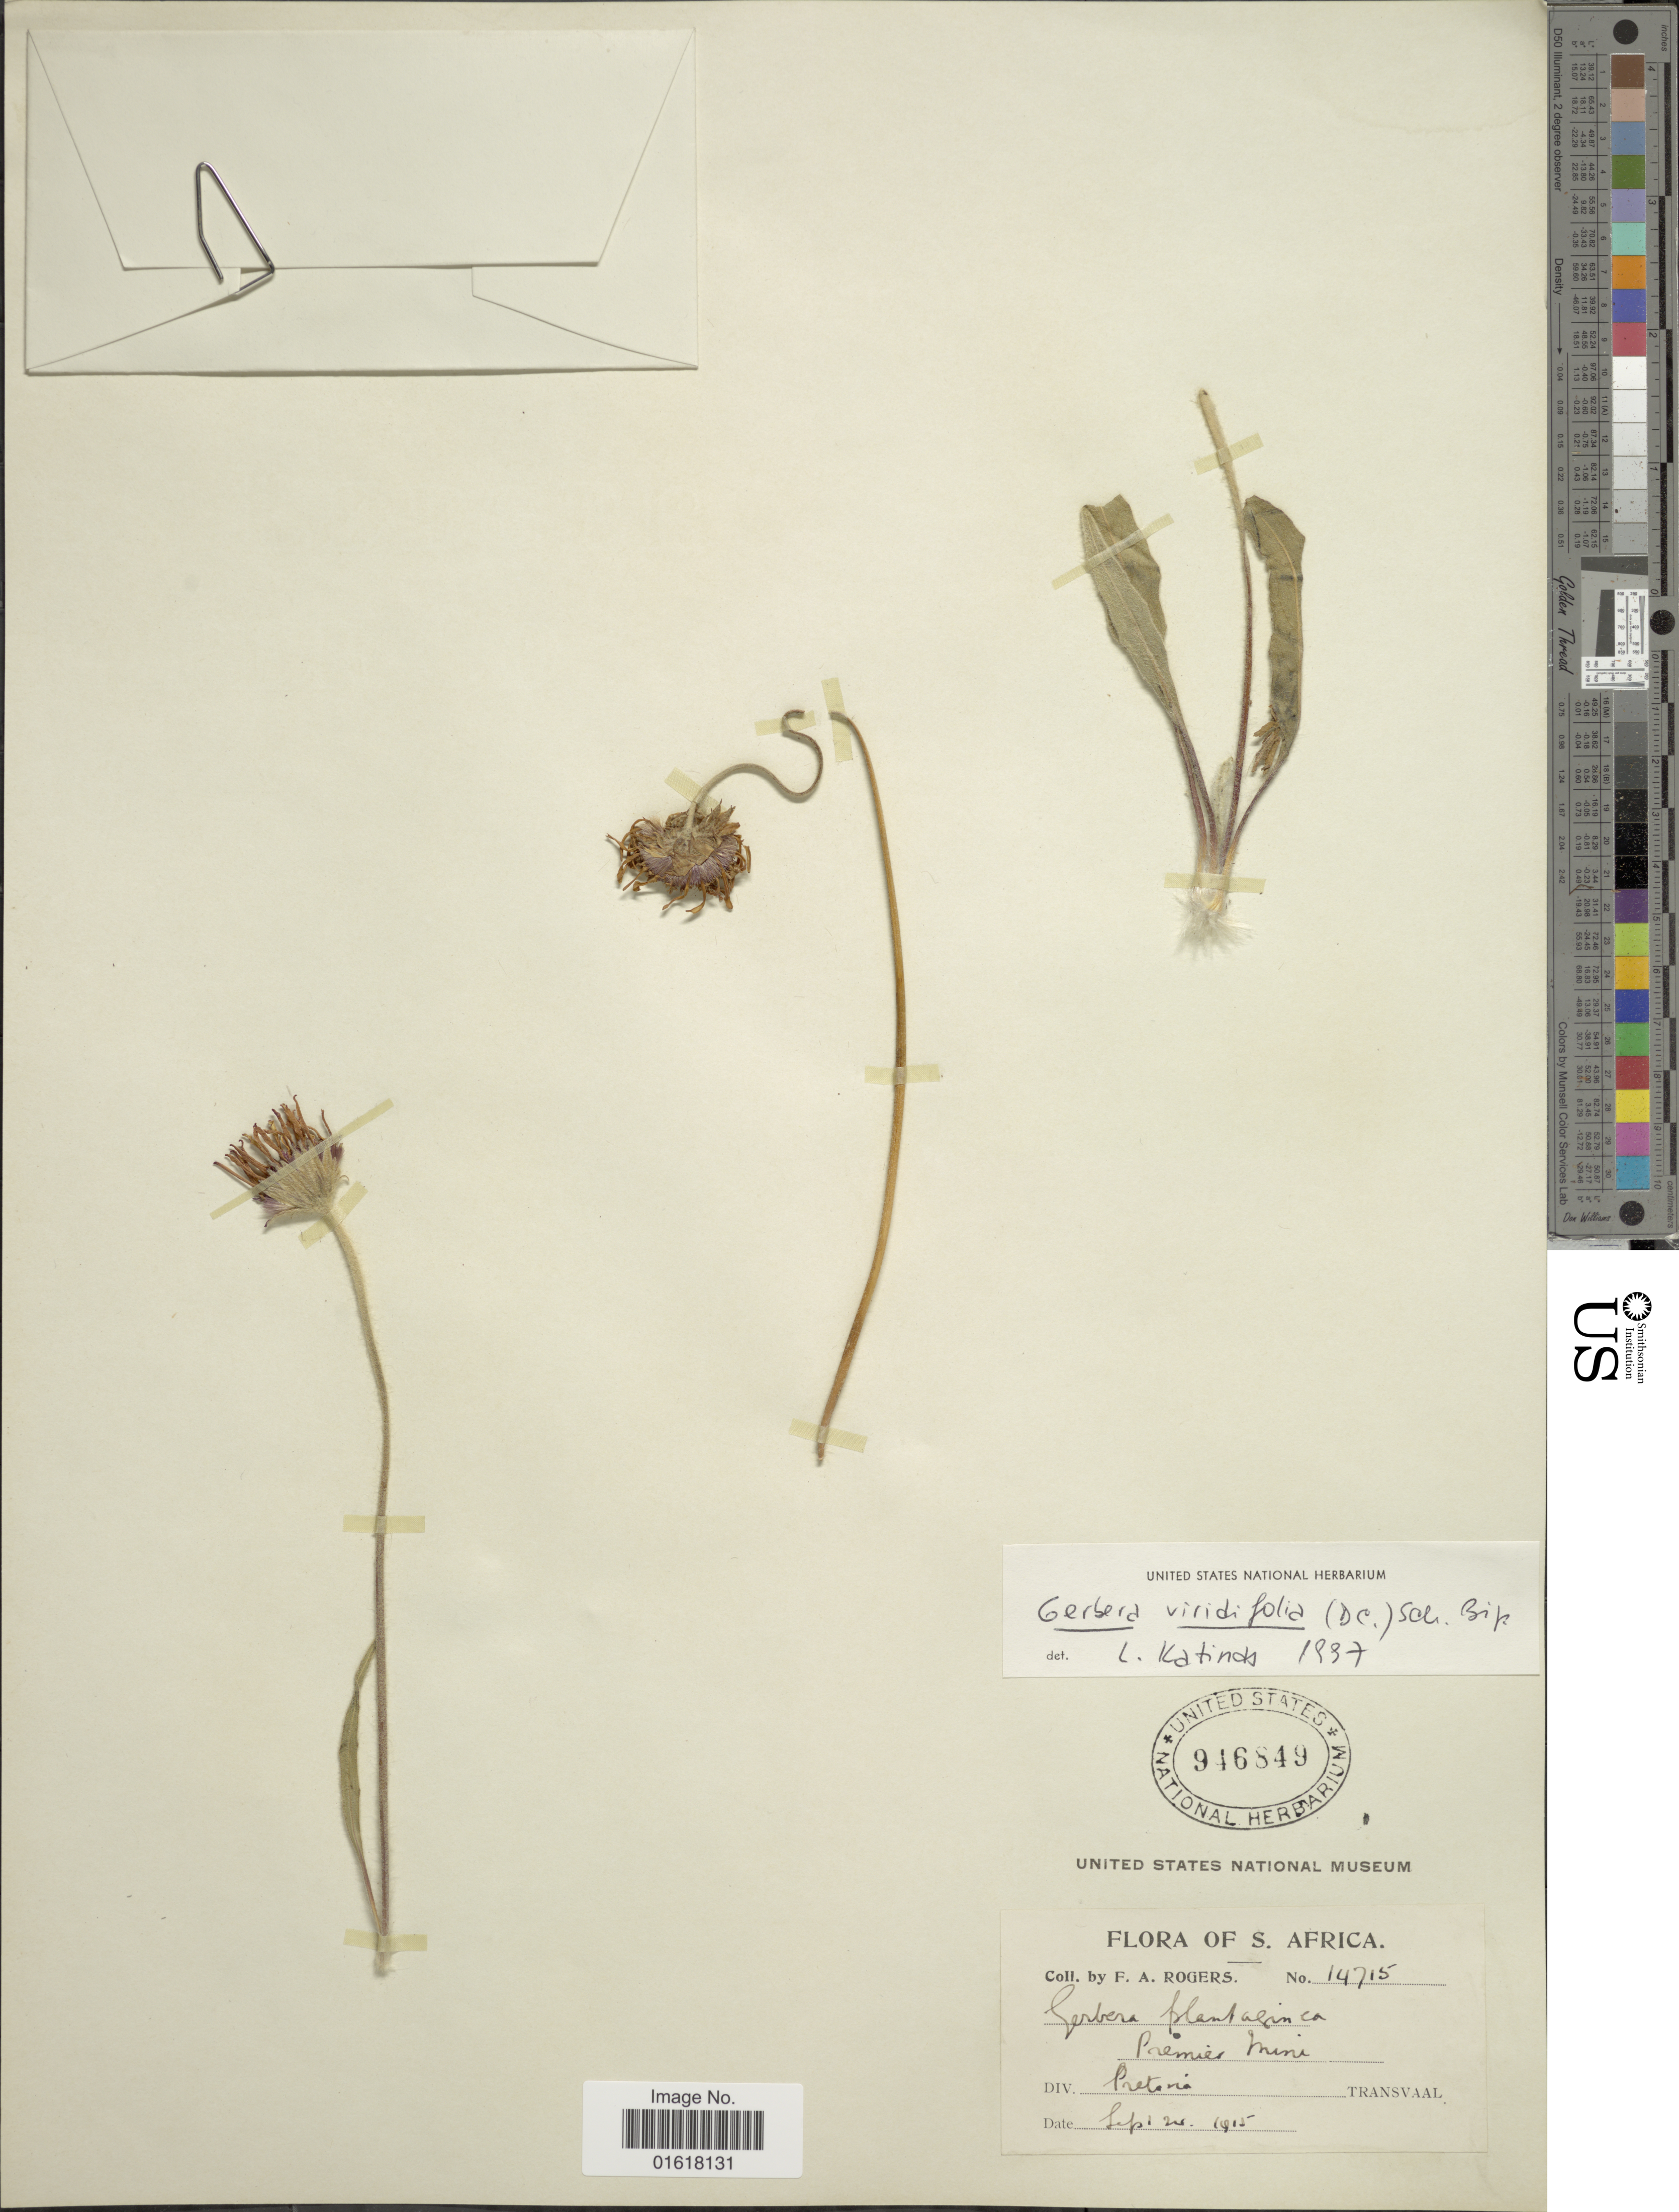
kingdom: Plantae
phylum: Tracheophyta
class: Magnoliopsida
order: Asterales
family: Asteraceae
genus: Gerbera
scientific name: Gerbera viridifolia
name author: (DC.) Sch. Bip.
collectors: F. A. Rogers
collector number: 14715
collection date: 1914-09-24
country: South Africa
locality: S. Africa. Div. Pretoria. Transvaal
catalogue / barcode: US 946849